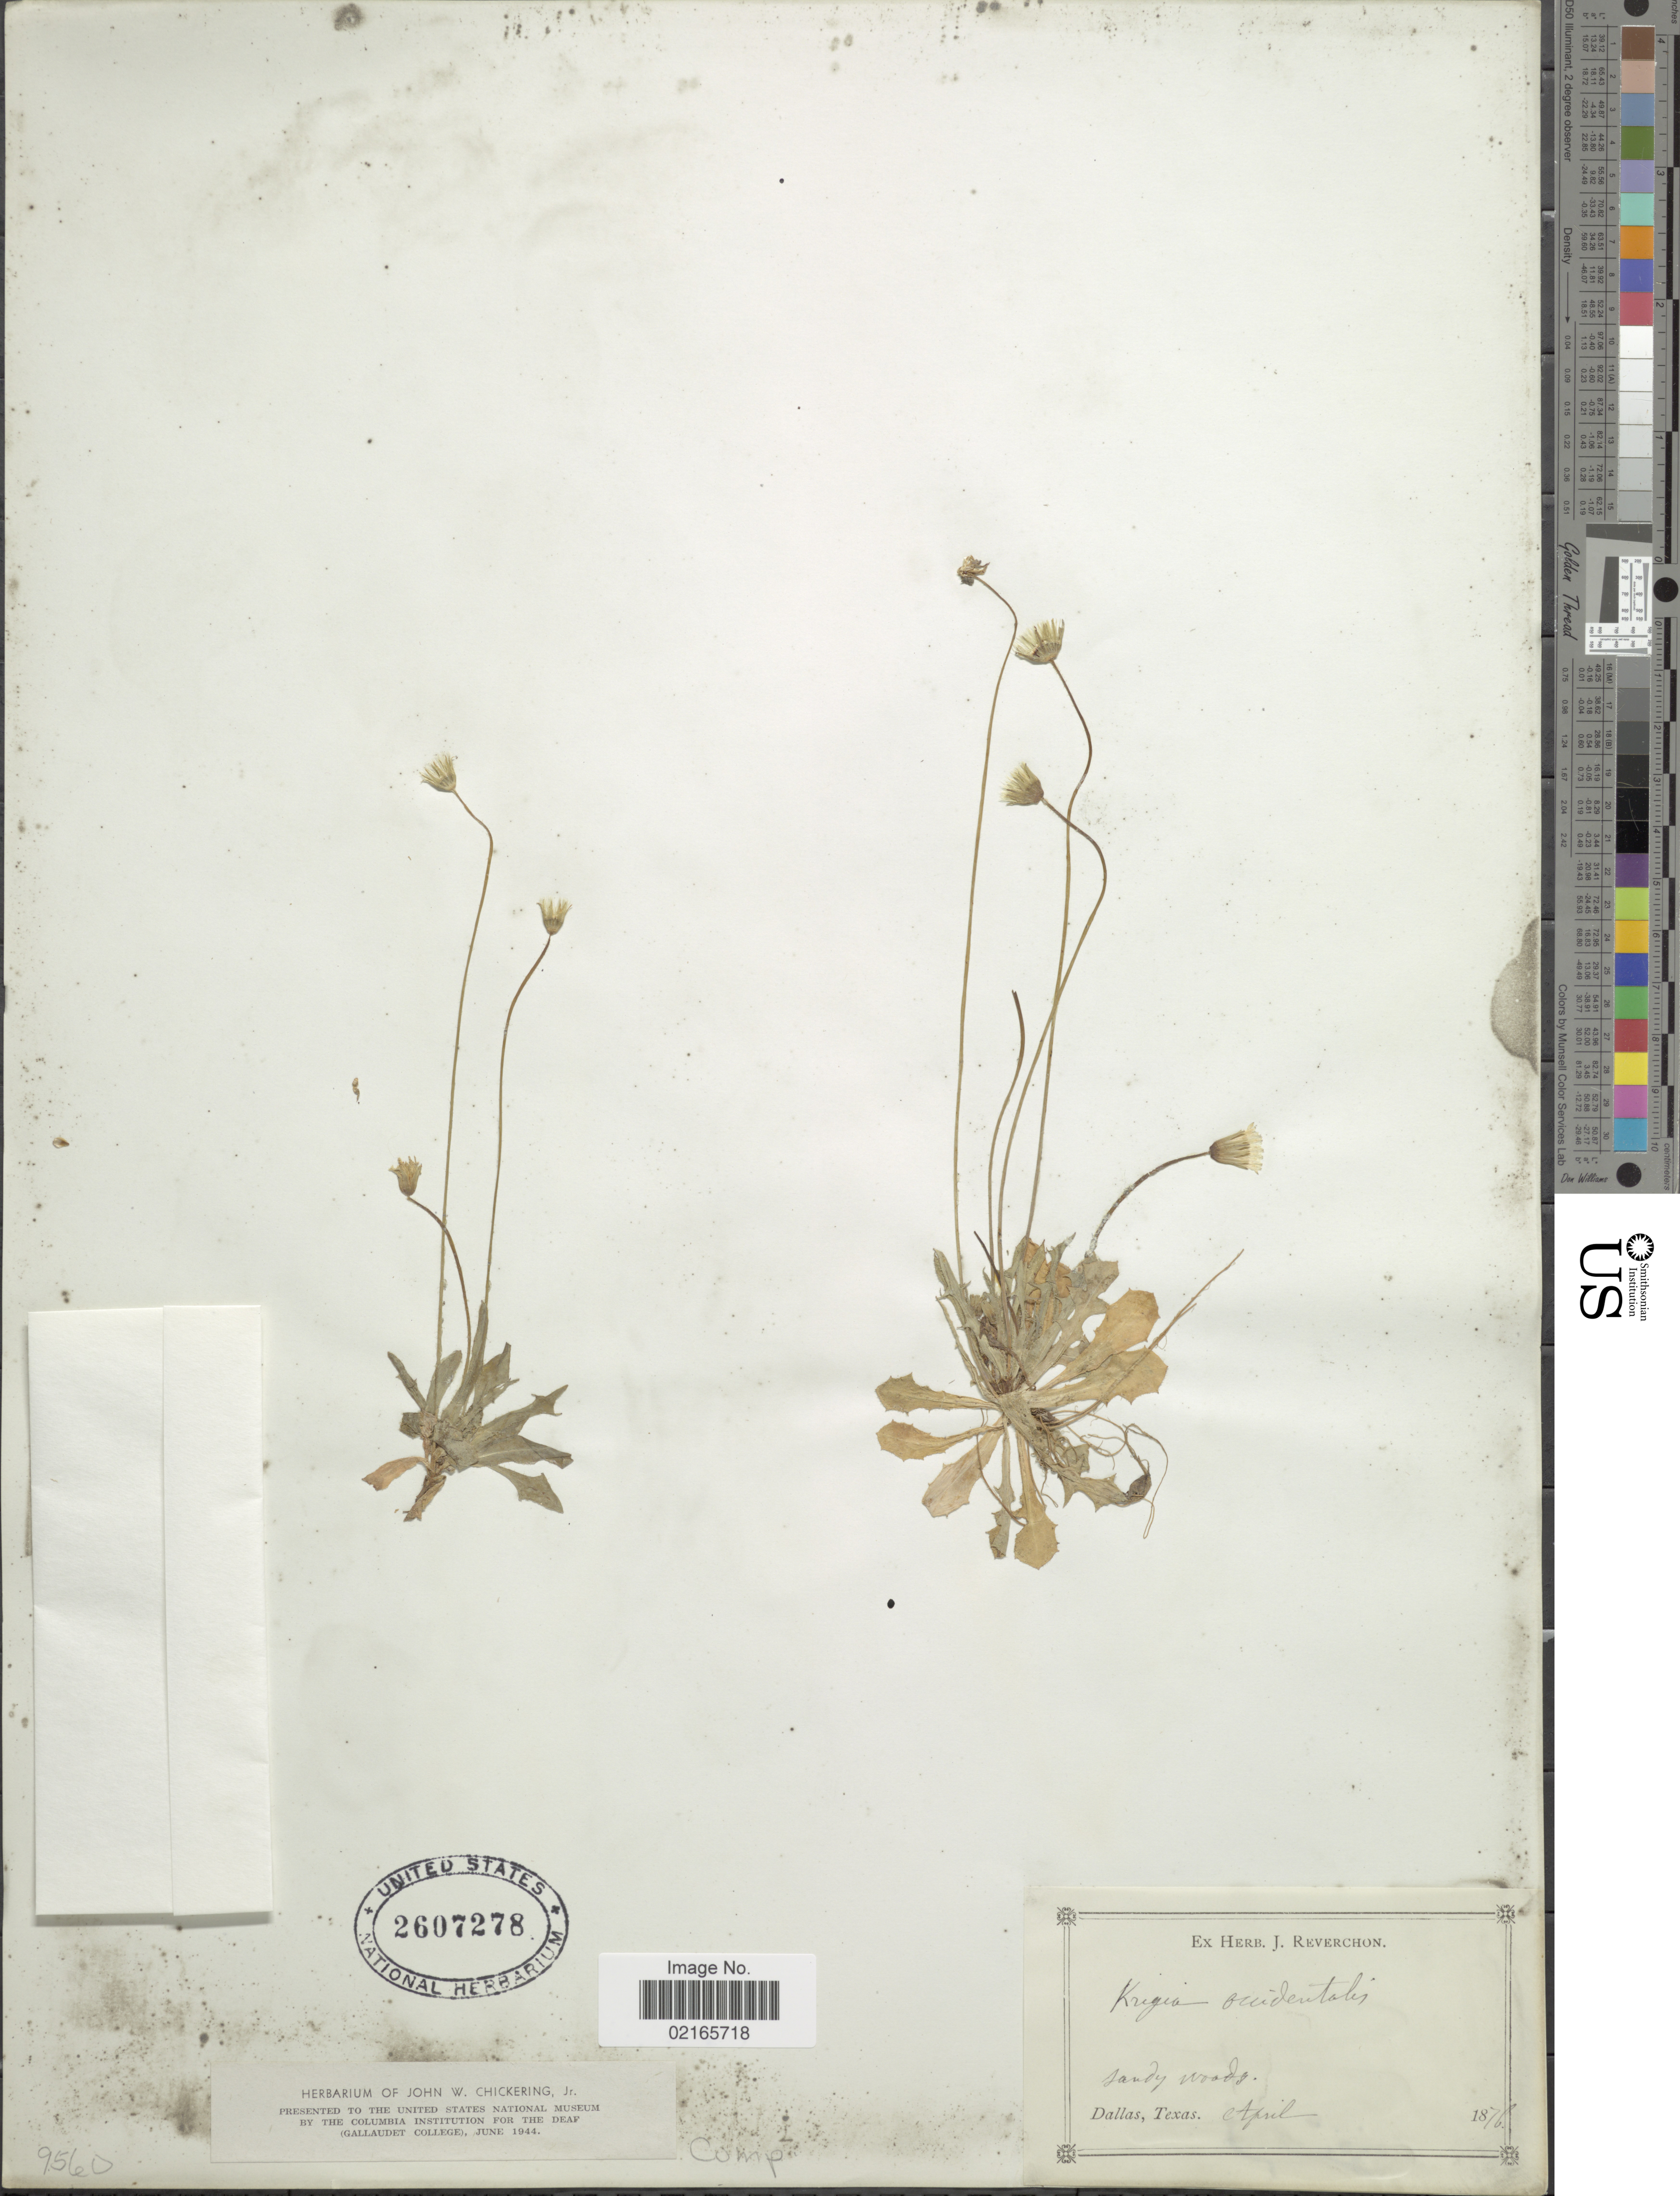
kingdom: Plantae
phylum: Tracheophyta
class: Magnoliopsida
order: Asterales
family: Asteraceae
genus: Krigia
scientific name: Krigia occidentalis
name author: Nutt.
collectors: ex herb. J. Reverchon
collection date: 1876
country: United States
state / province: Texas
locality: Sandy woods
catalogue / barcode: US 2607278